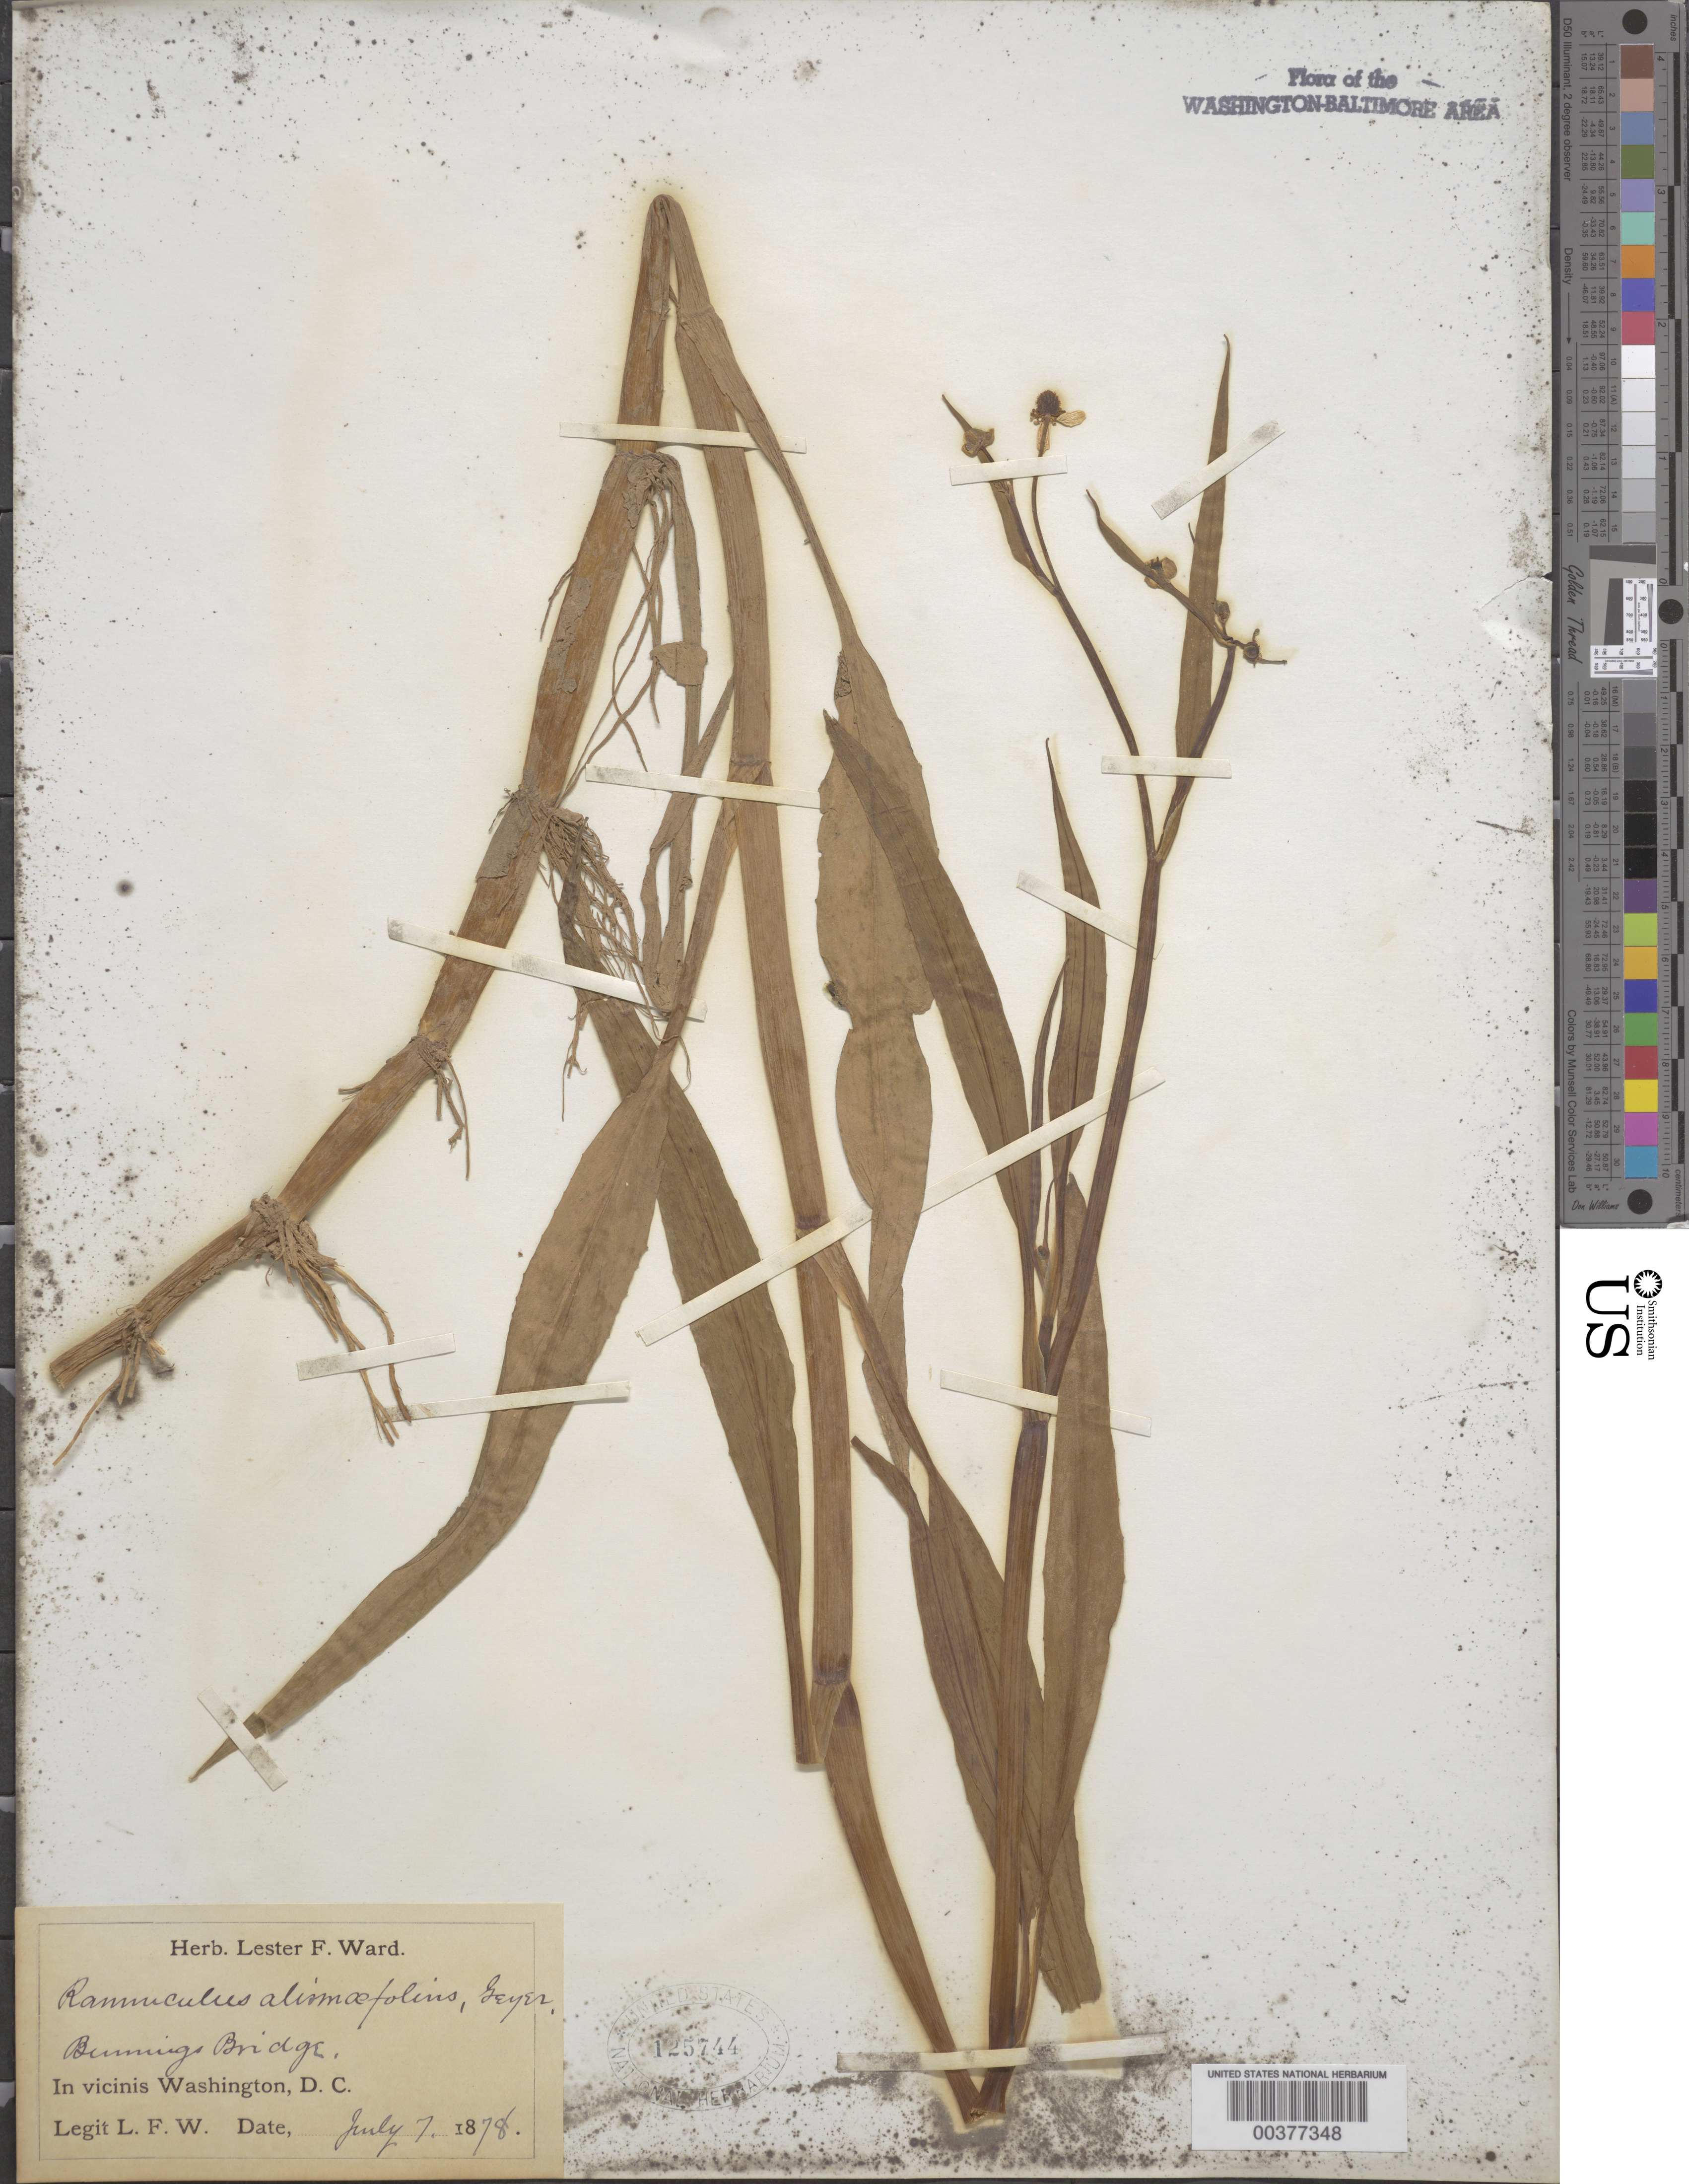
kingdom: Plantae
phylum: Tracheophyta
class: Magnoliopsida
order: Ranunculales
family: Ranunculaceae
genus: Ranunculus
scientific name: Ranunculus ambigens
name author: S. Watson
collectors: L. F. Ward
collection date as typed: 07 Jul 1878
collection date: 1878-07-07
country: United States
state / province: District of Columbia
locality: Bennings Bridge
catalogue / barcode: US 125744